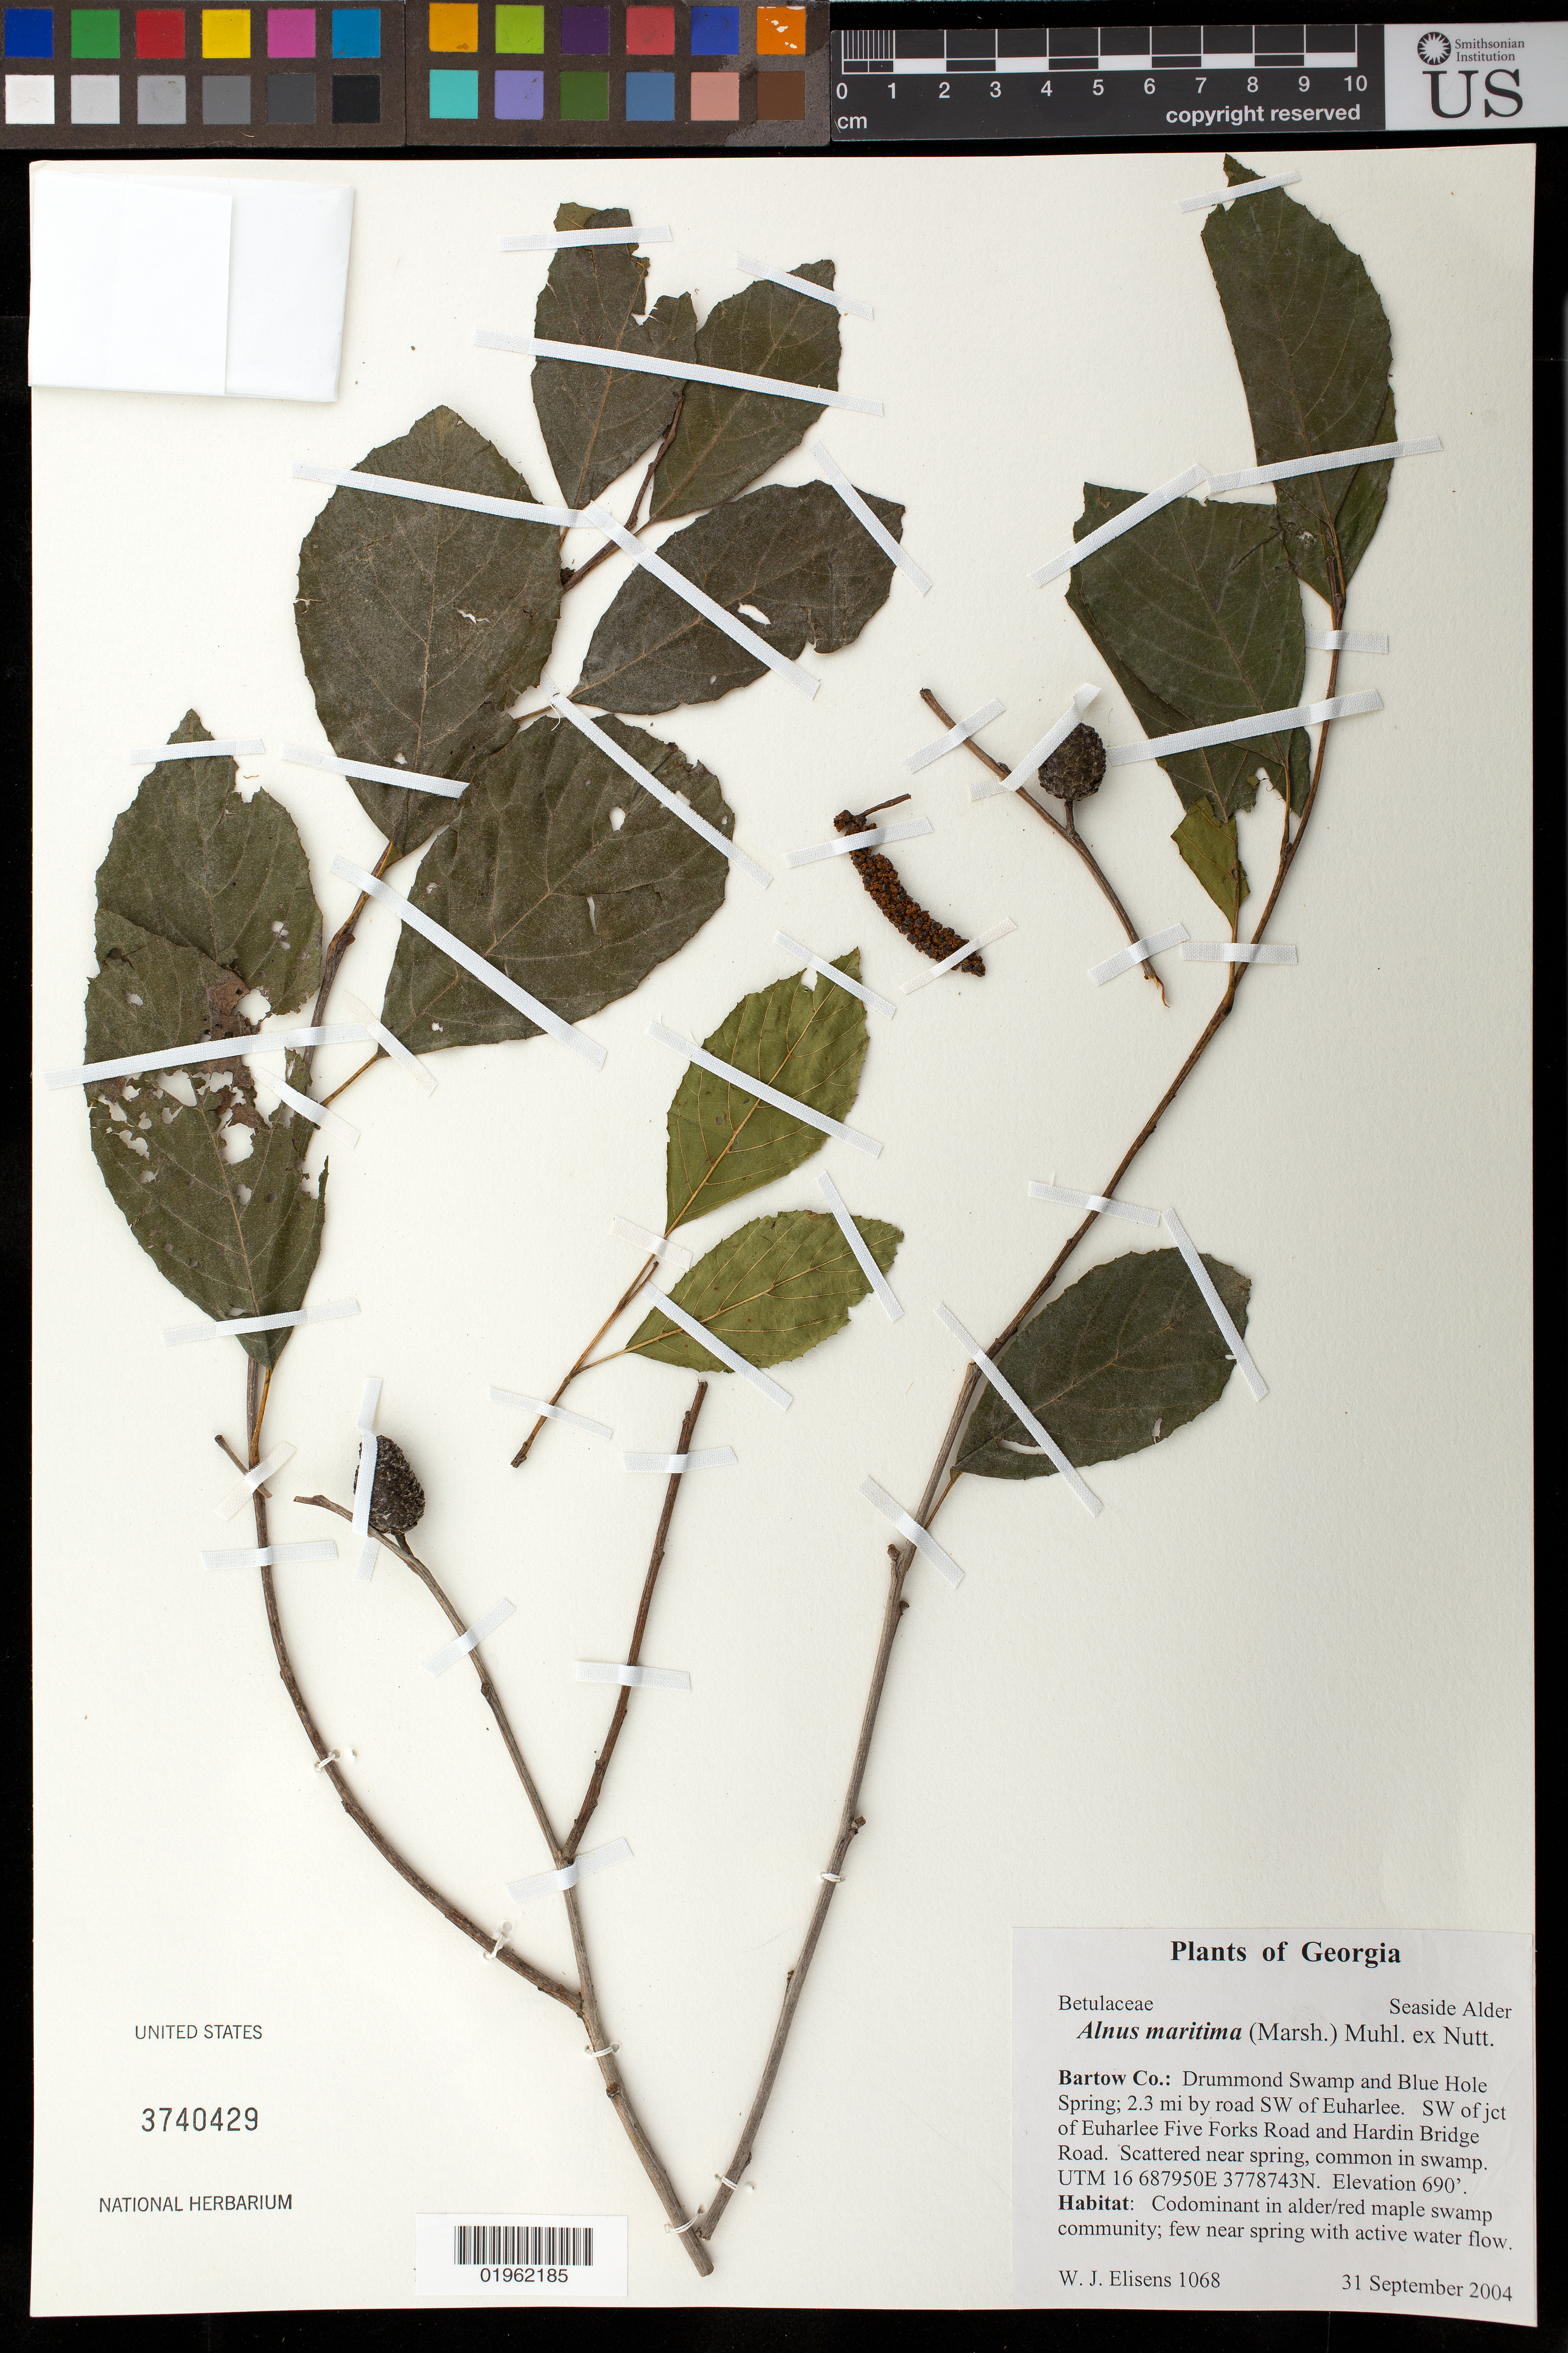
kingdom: Plantae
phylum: Tracheophyta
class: Magnoliopsida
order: Fagales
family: Betulaceae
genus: Alnus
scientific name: Alnus maritima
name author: (Marshall) Muhl. ex Nutt.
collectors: W. Elisens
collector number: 1068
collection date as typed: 31 Sep 2004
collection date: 2004-09-30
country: United States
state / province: Georgia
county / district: Bartow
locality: Drummond Swamp and Blue Hole Spring; 2.3 mi by road SW of Euharlee. SW of jct of Euharlee Five Forks Road and Hardin Bridge Road.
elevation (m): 210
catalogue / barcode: US 3740429